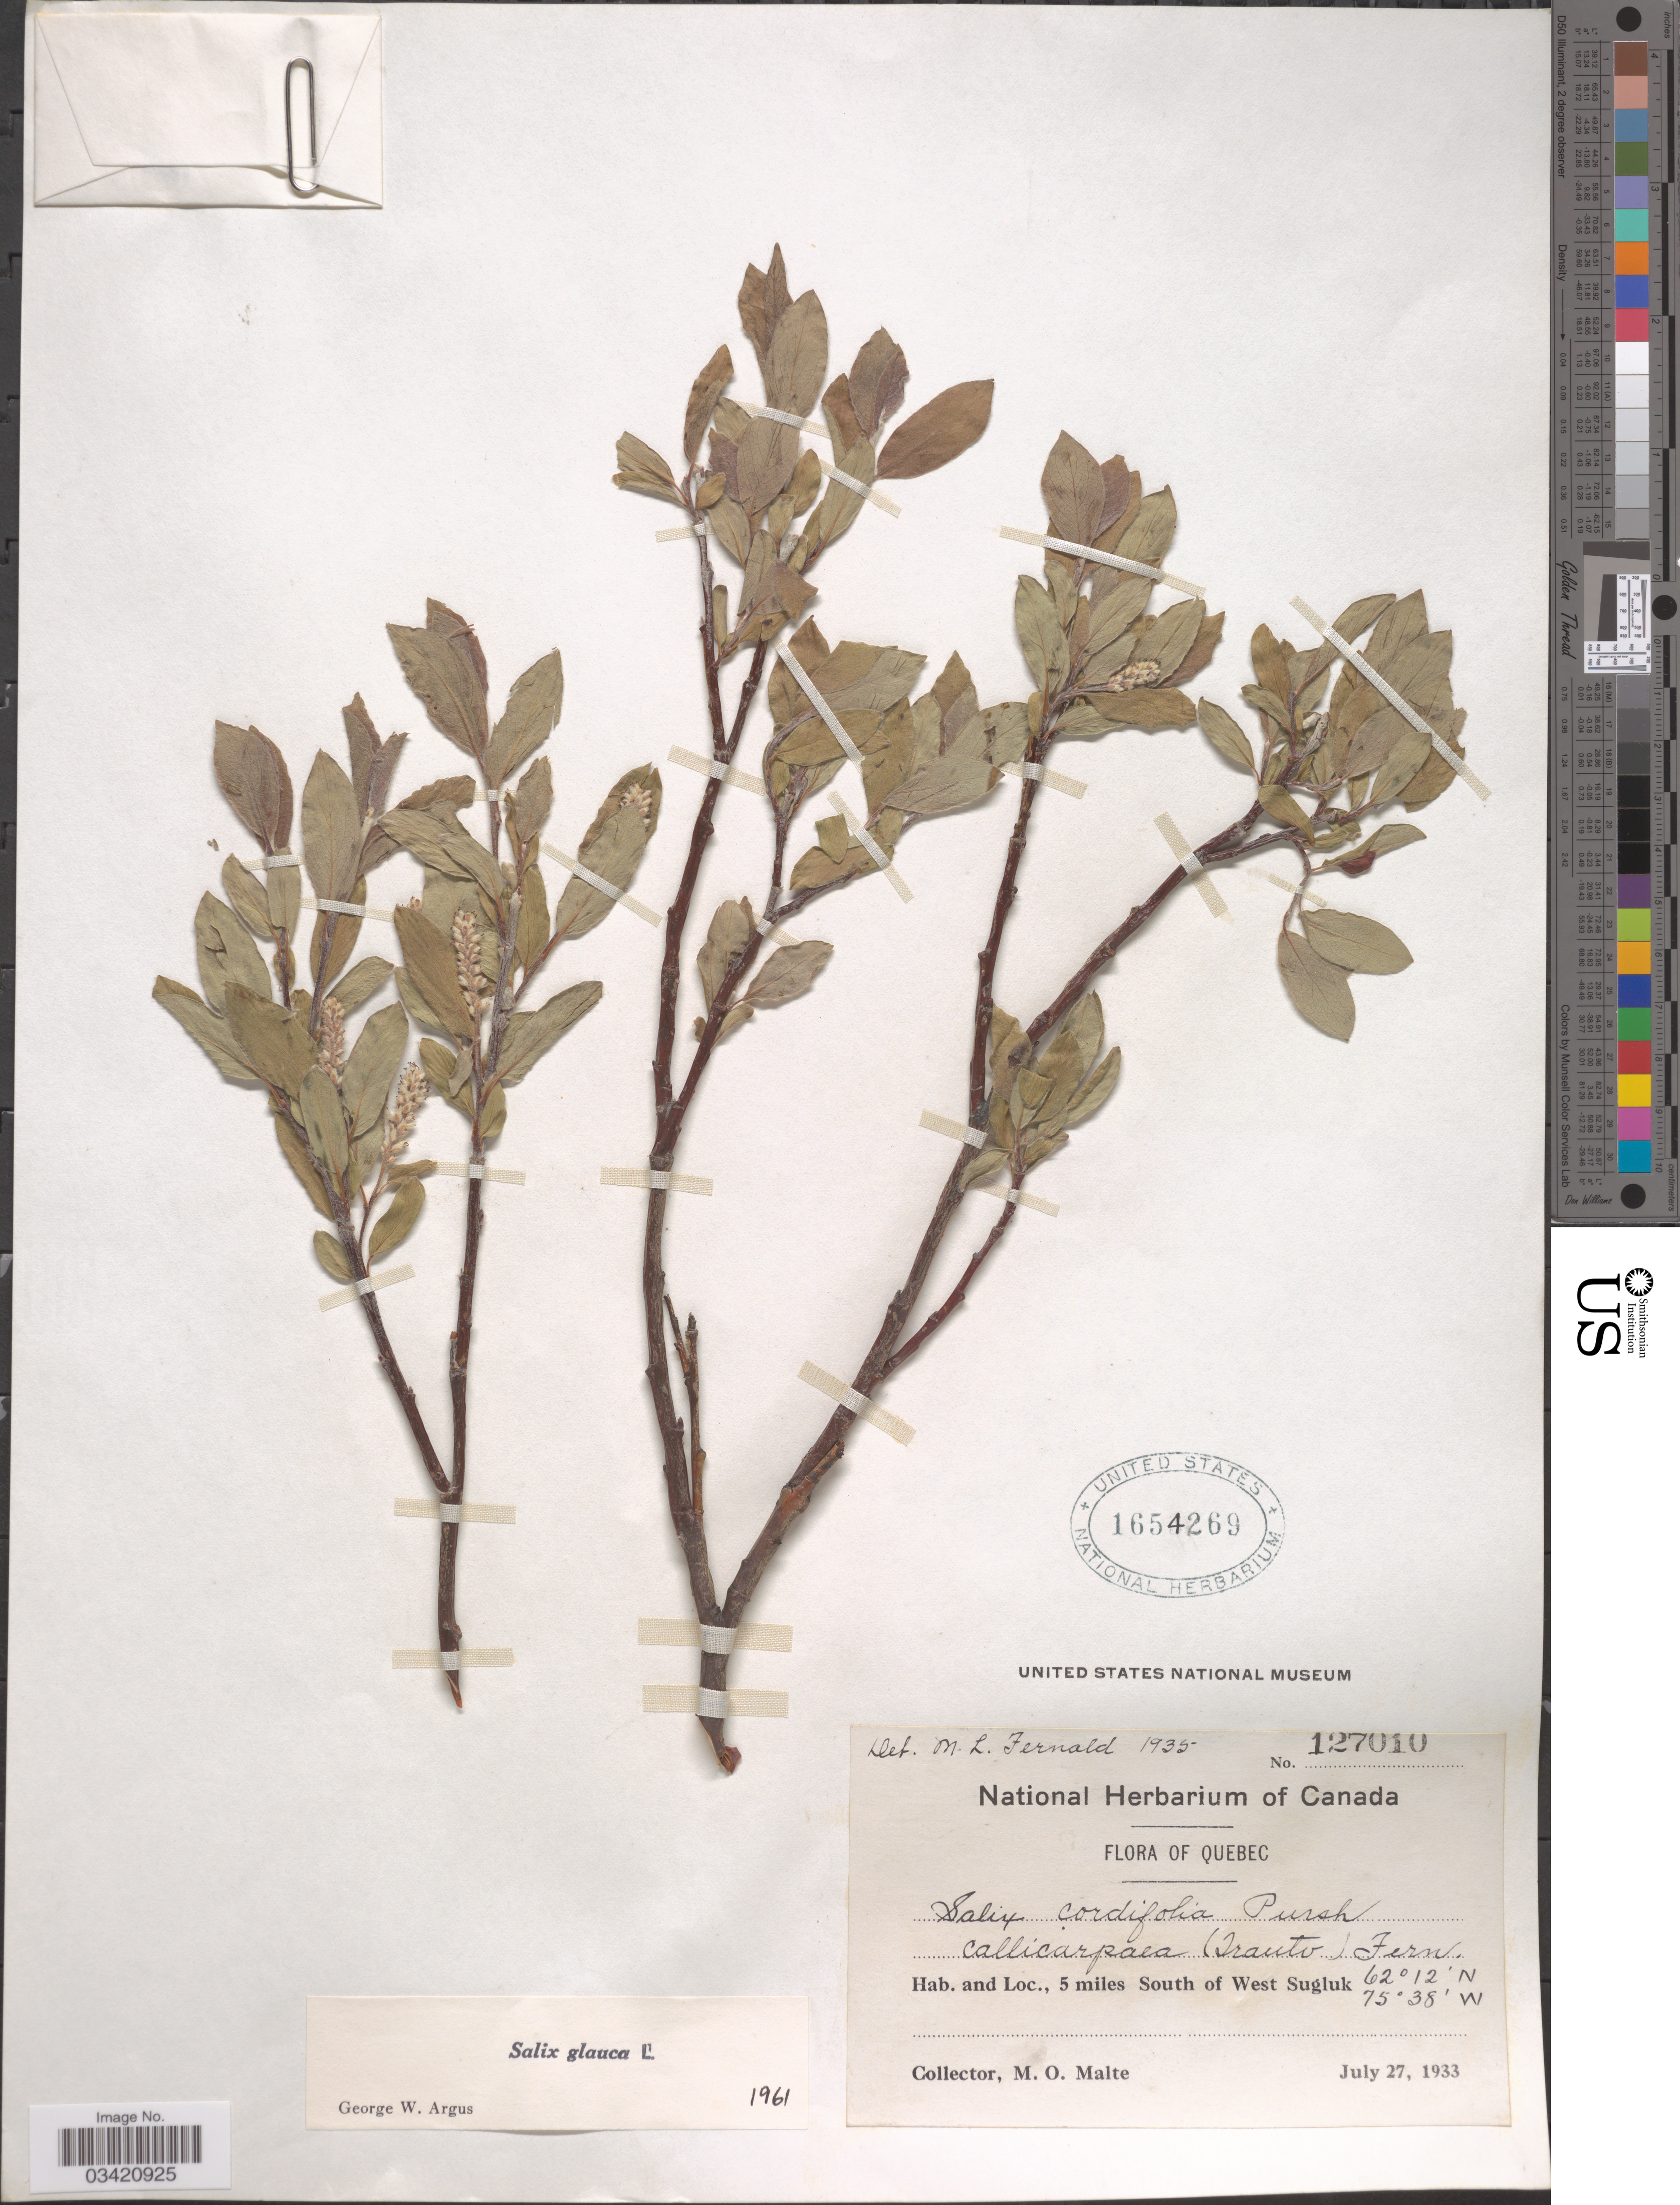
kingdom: Plantae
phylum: Tracheophyta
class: Magnoliopsida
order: Malpighiales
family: Salicaceae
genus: Salix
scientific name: Salix glauca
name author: L.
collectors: M. O. Malte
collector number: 127010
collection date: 1933-07-27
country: Canada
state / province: Quebec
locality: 5 miles South of West Sugluk.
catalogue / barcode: US 1654269